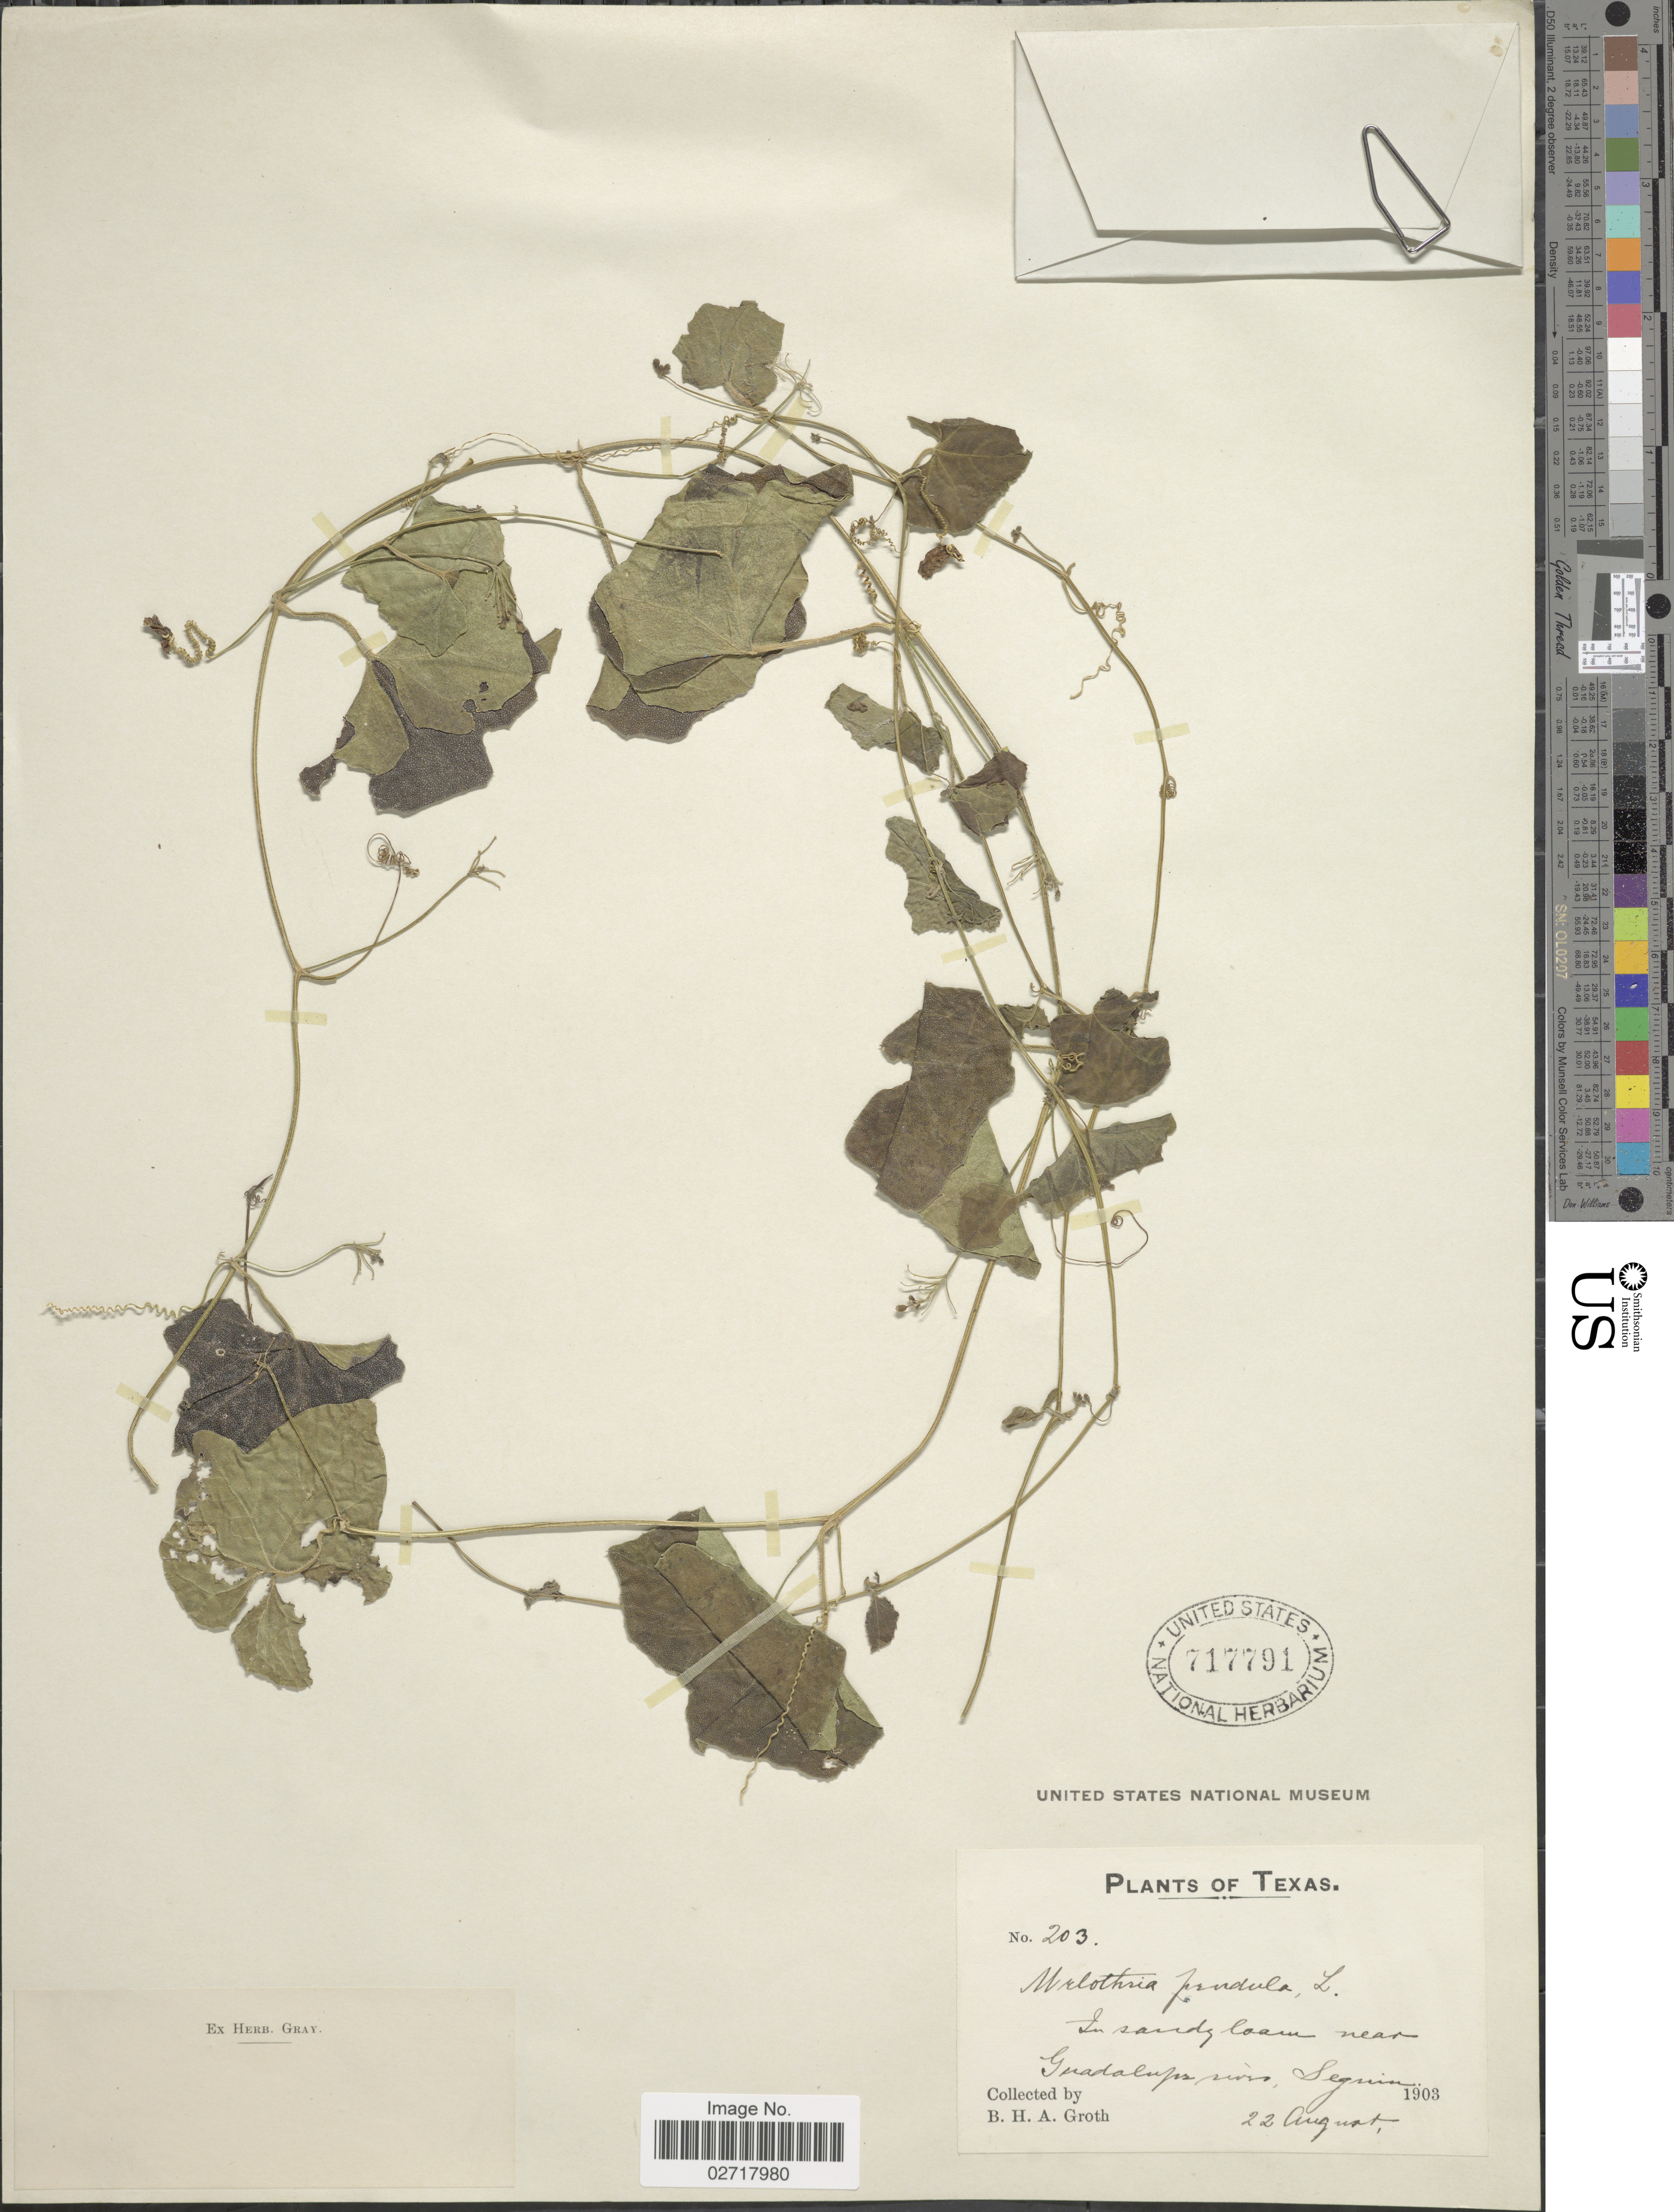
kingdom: Plantae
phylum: Tracheophyta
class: Magnoliopsida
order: Cucurbitales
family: Cucurbitaceae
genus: Melothria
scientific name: Melothria pendula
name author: L.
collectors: B. Groth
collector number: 203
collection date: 1903-08-22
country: United States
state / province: Texas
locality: Near Guadalupe river, Seguin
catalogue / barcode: US 717791